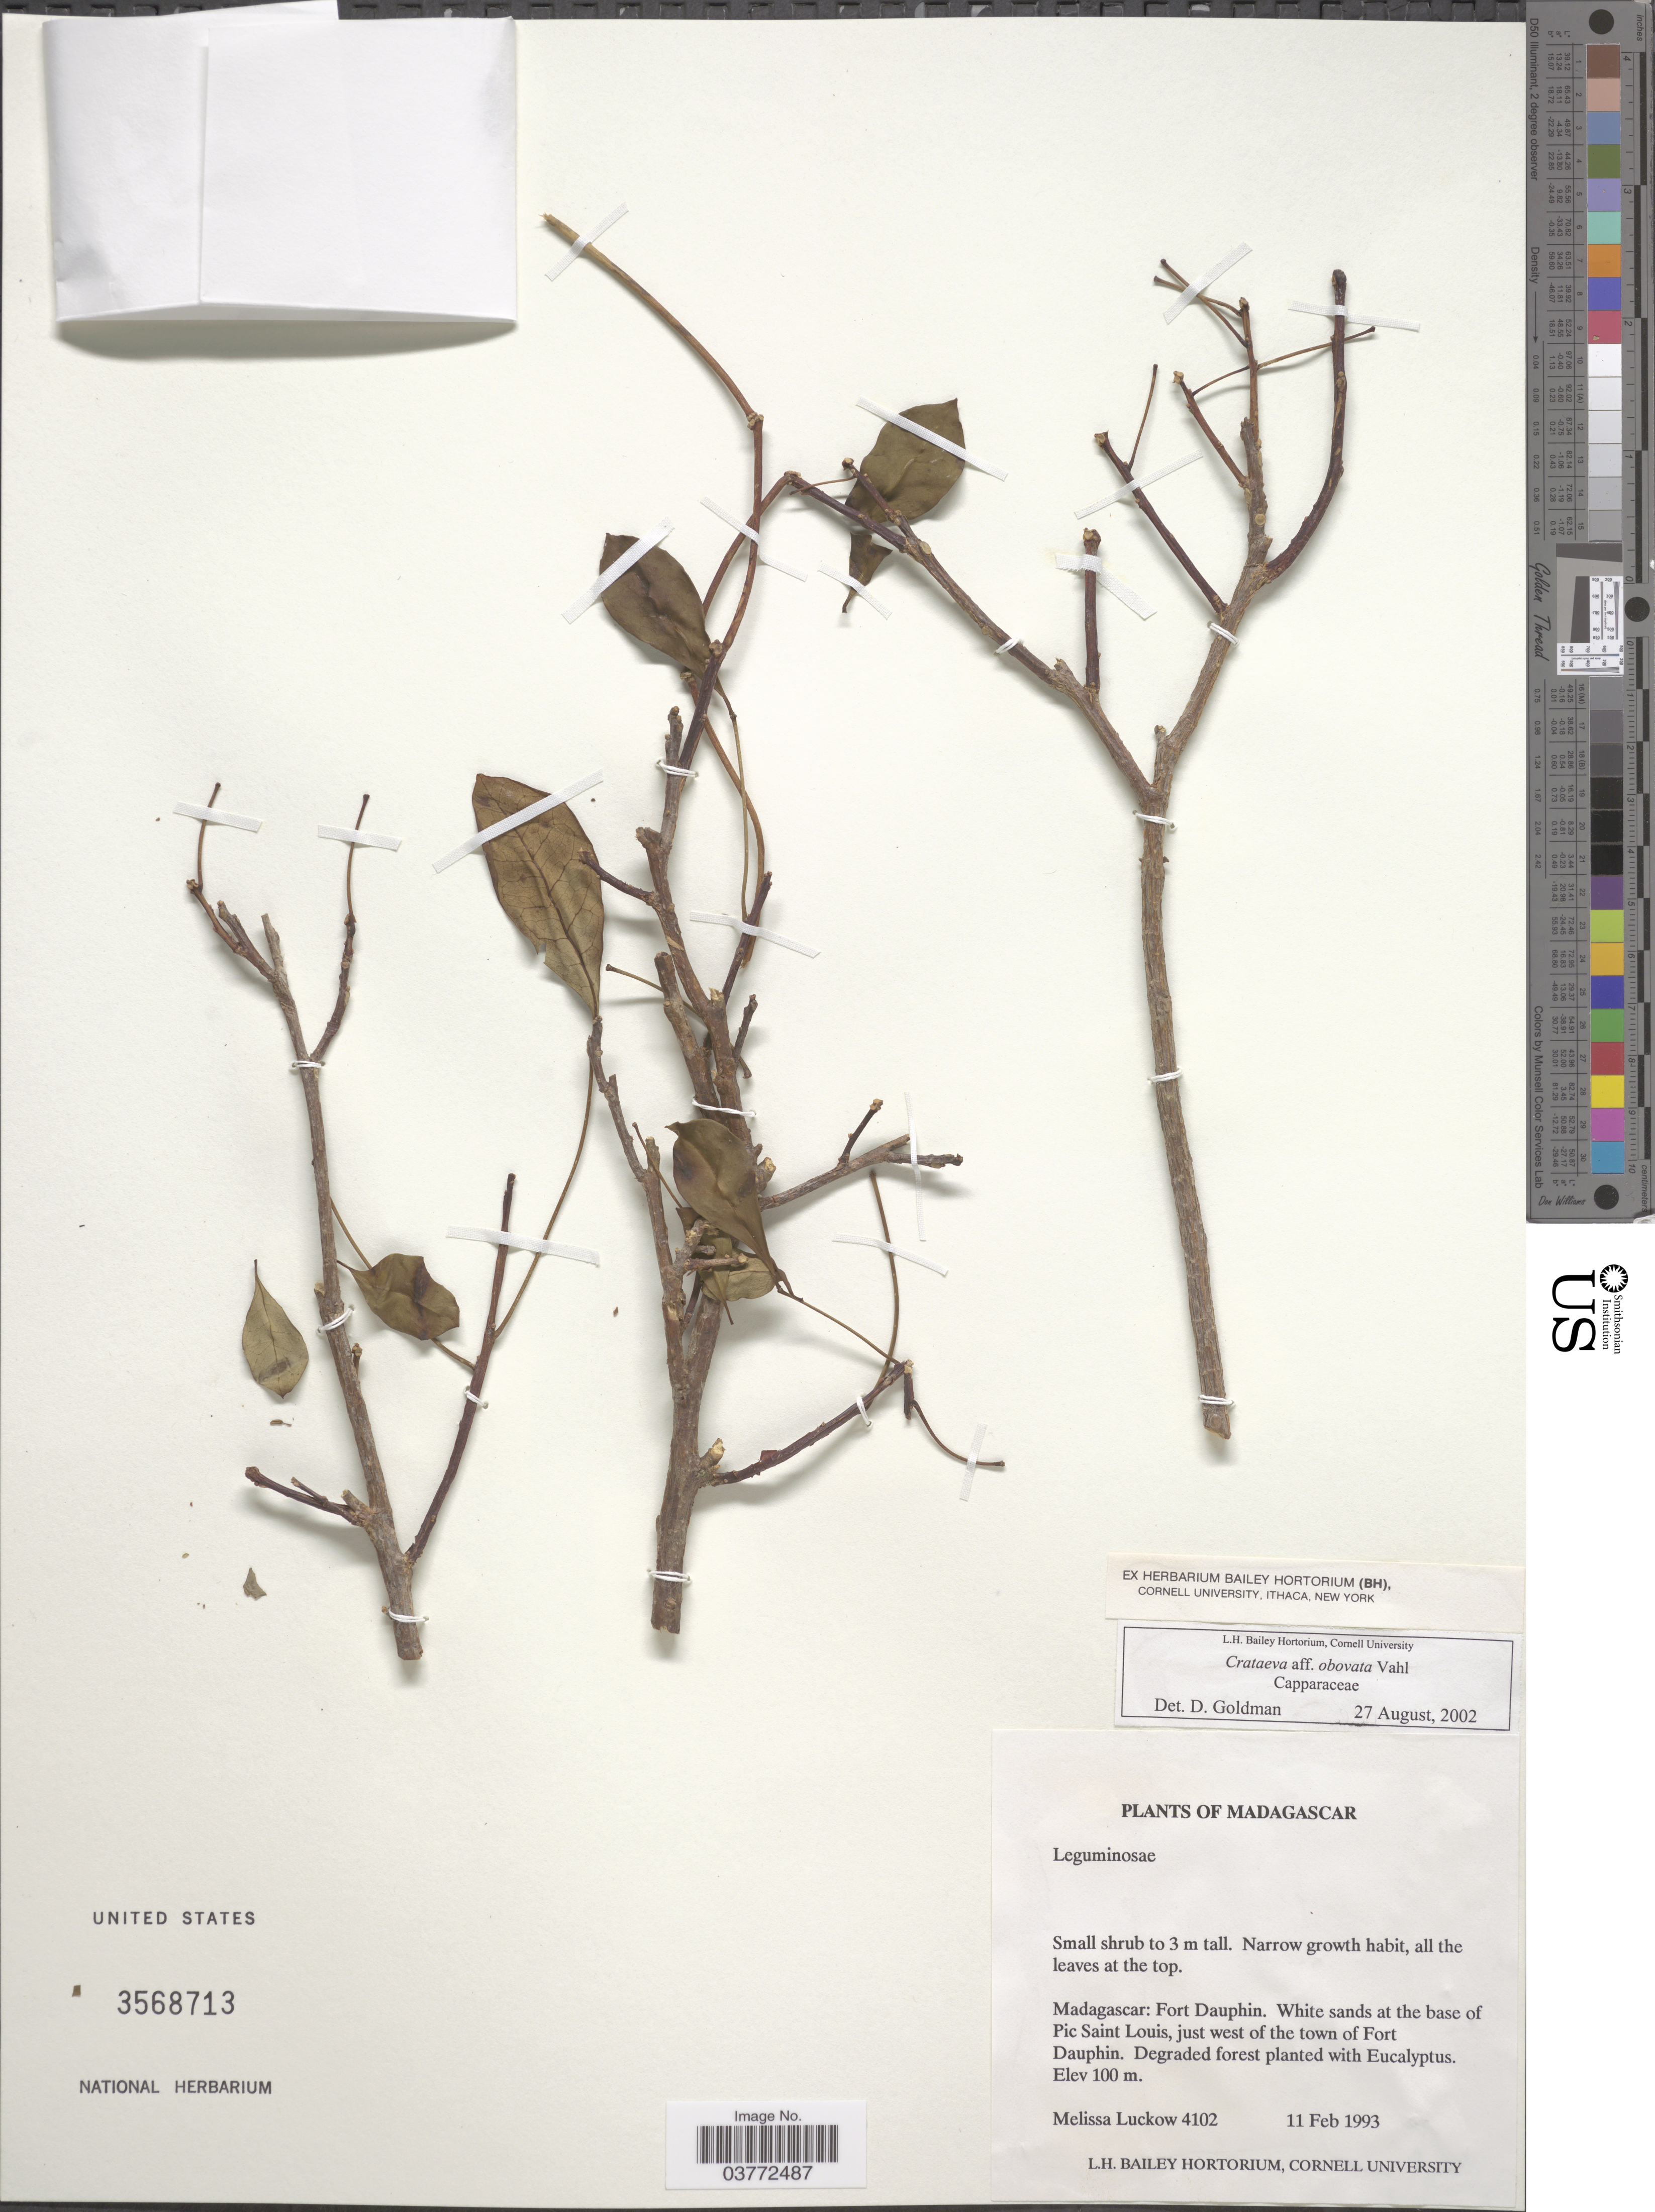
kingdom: Plantae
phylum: Tracheophyta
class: Magnoliopsida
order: Brassicales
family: Capparaceae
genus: Crateva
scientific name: Crateva obovata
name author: Vahl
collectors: M. A. Luckow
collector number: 4102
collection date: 1993-02-11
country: Madagascar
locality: Fort Dauphin. White sands at the base of Pic Saint Louis, just west of the town of Fort Dauphin.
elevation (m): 100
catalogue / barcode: US 3568713